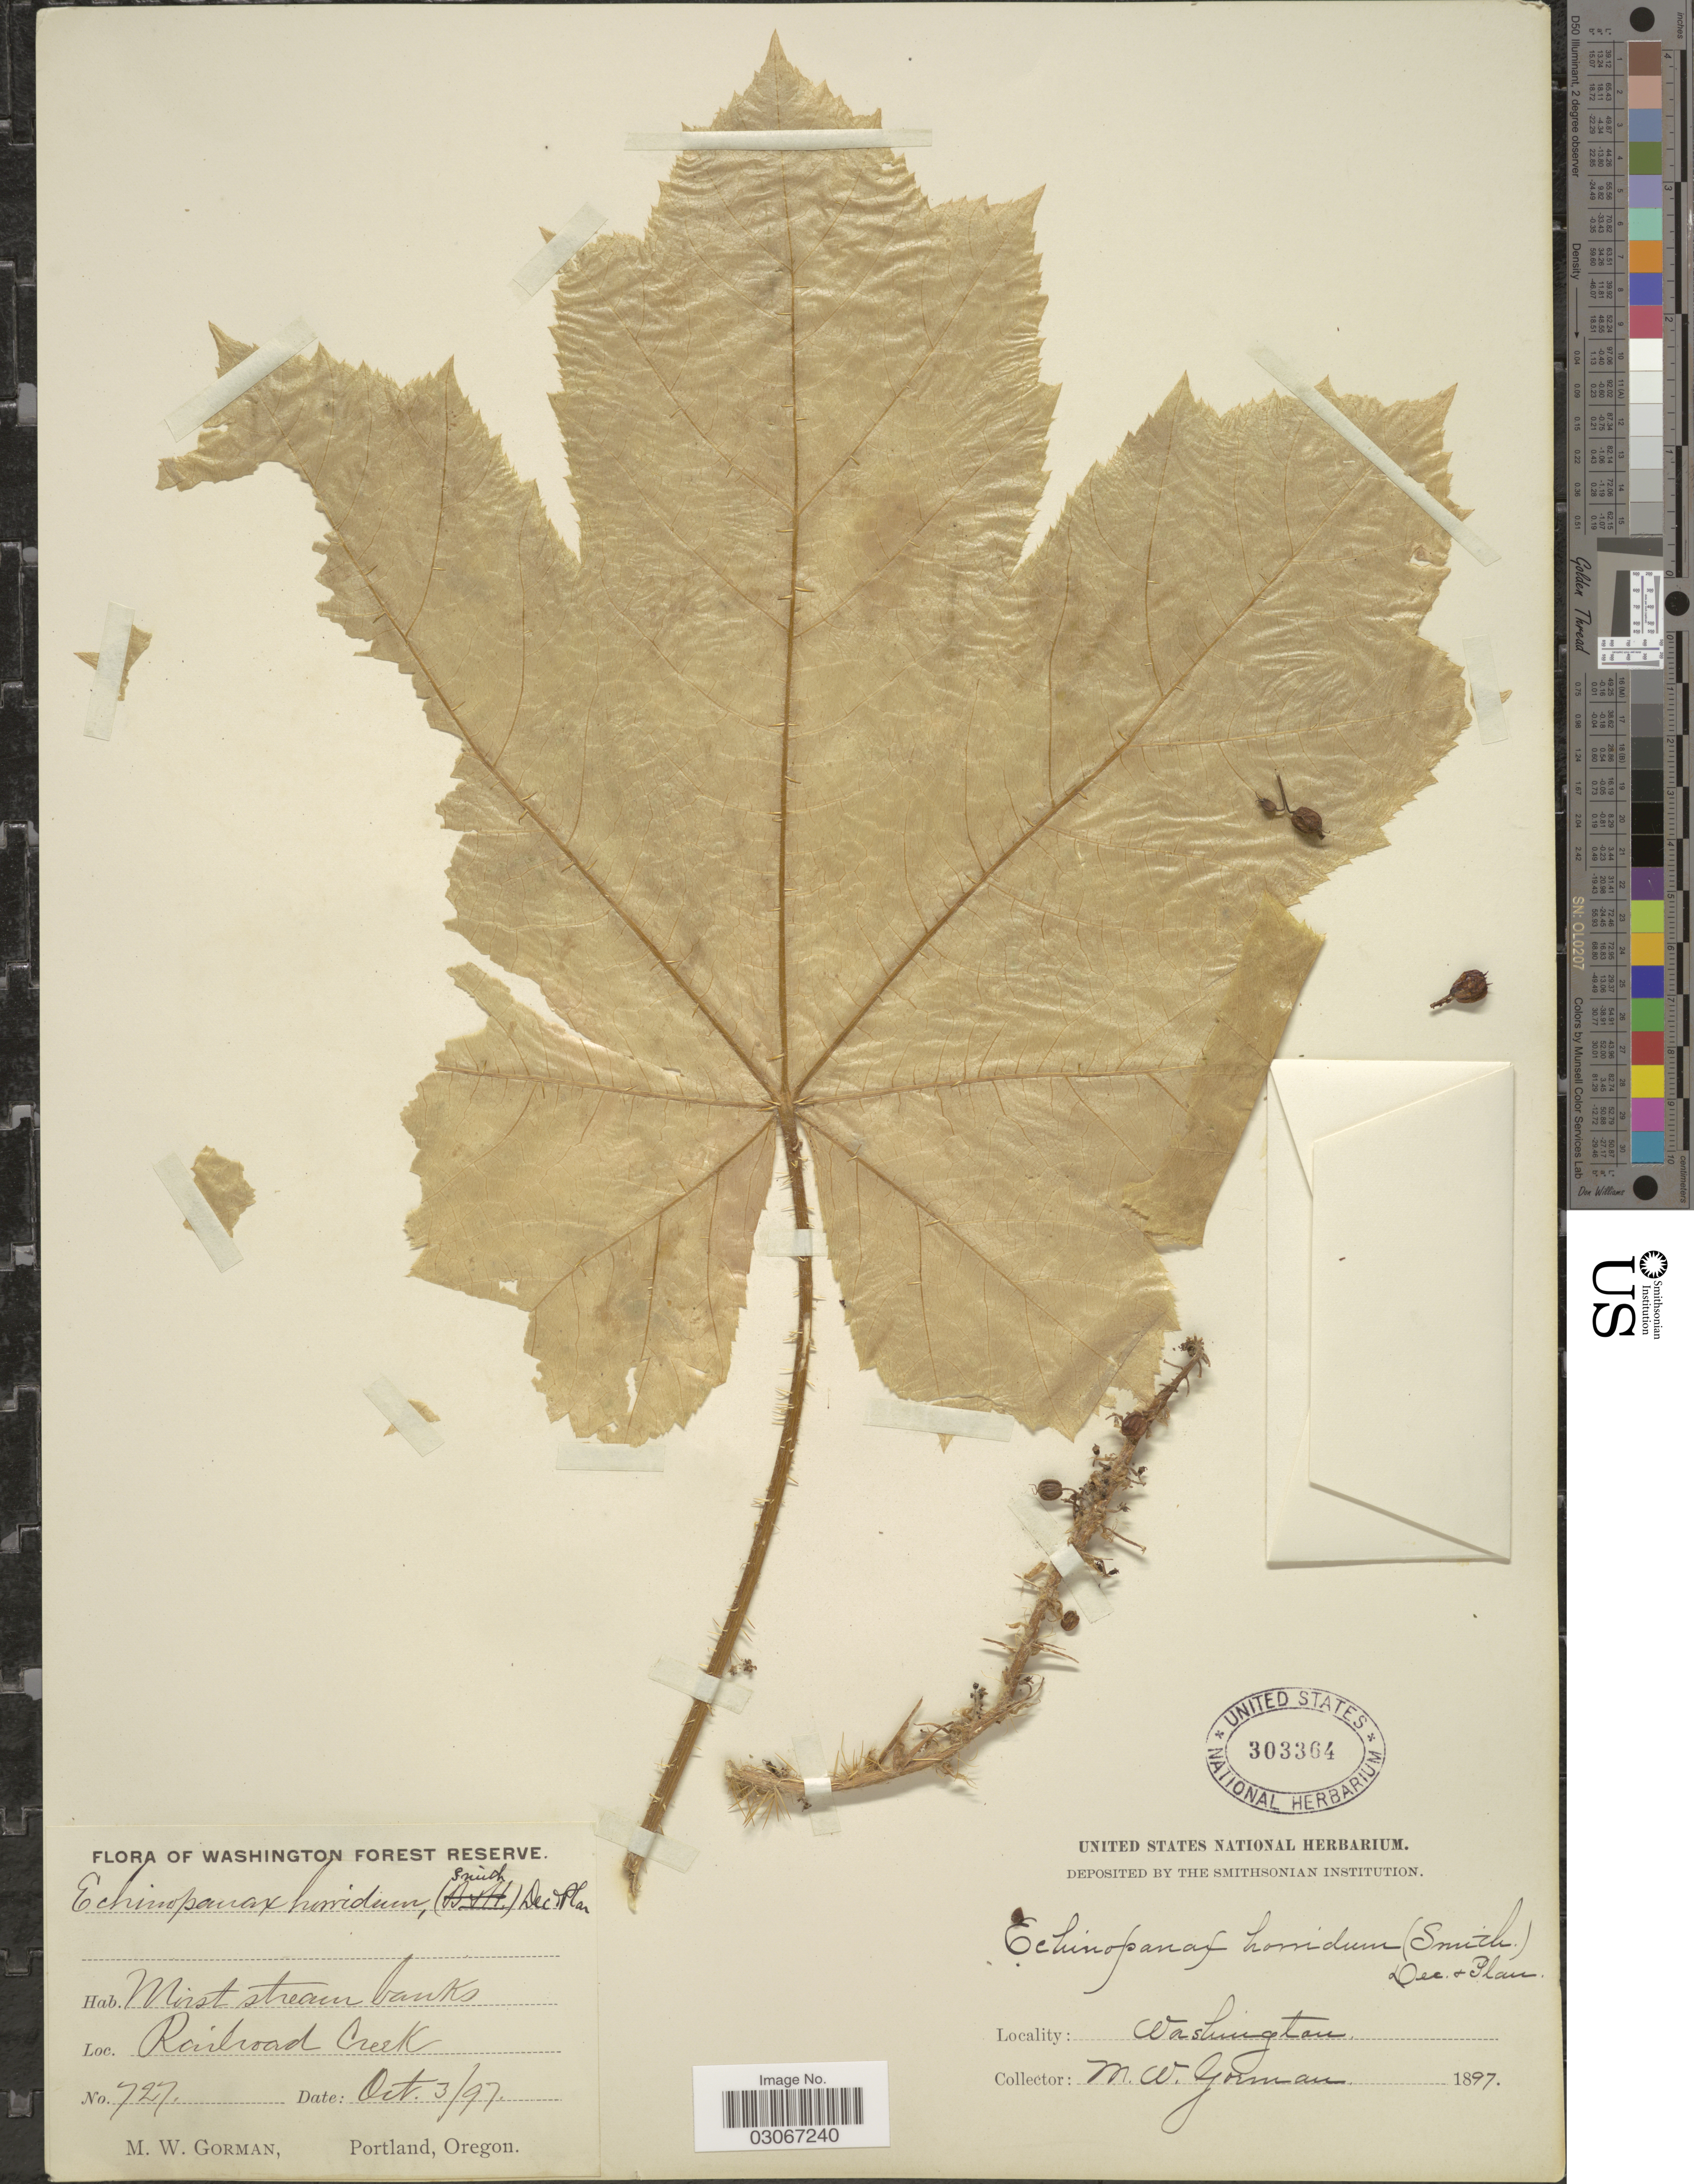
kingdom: Plantae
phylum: Tracheophyta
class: Magnoliopsida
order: Apiales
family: Apiaceae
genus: Opopanax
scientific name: Opopanax horridus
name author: Miq. ex Dippel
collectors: M. W. Gorman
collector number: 727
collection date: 1897-10-03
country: United States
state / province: Washington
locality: Washington Forest Reserve. Railroad Creek.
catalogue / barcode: US 303364